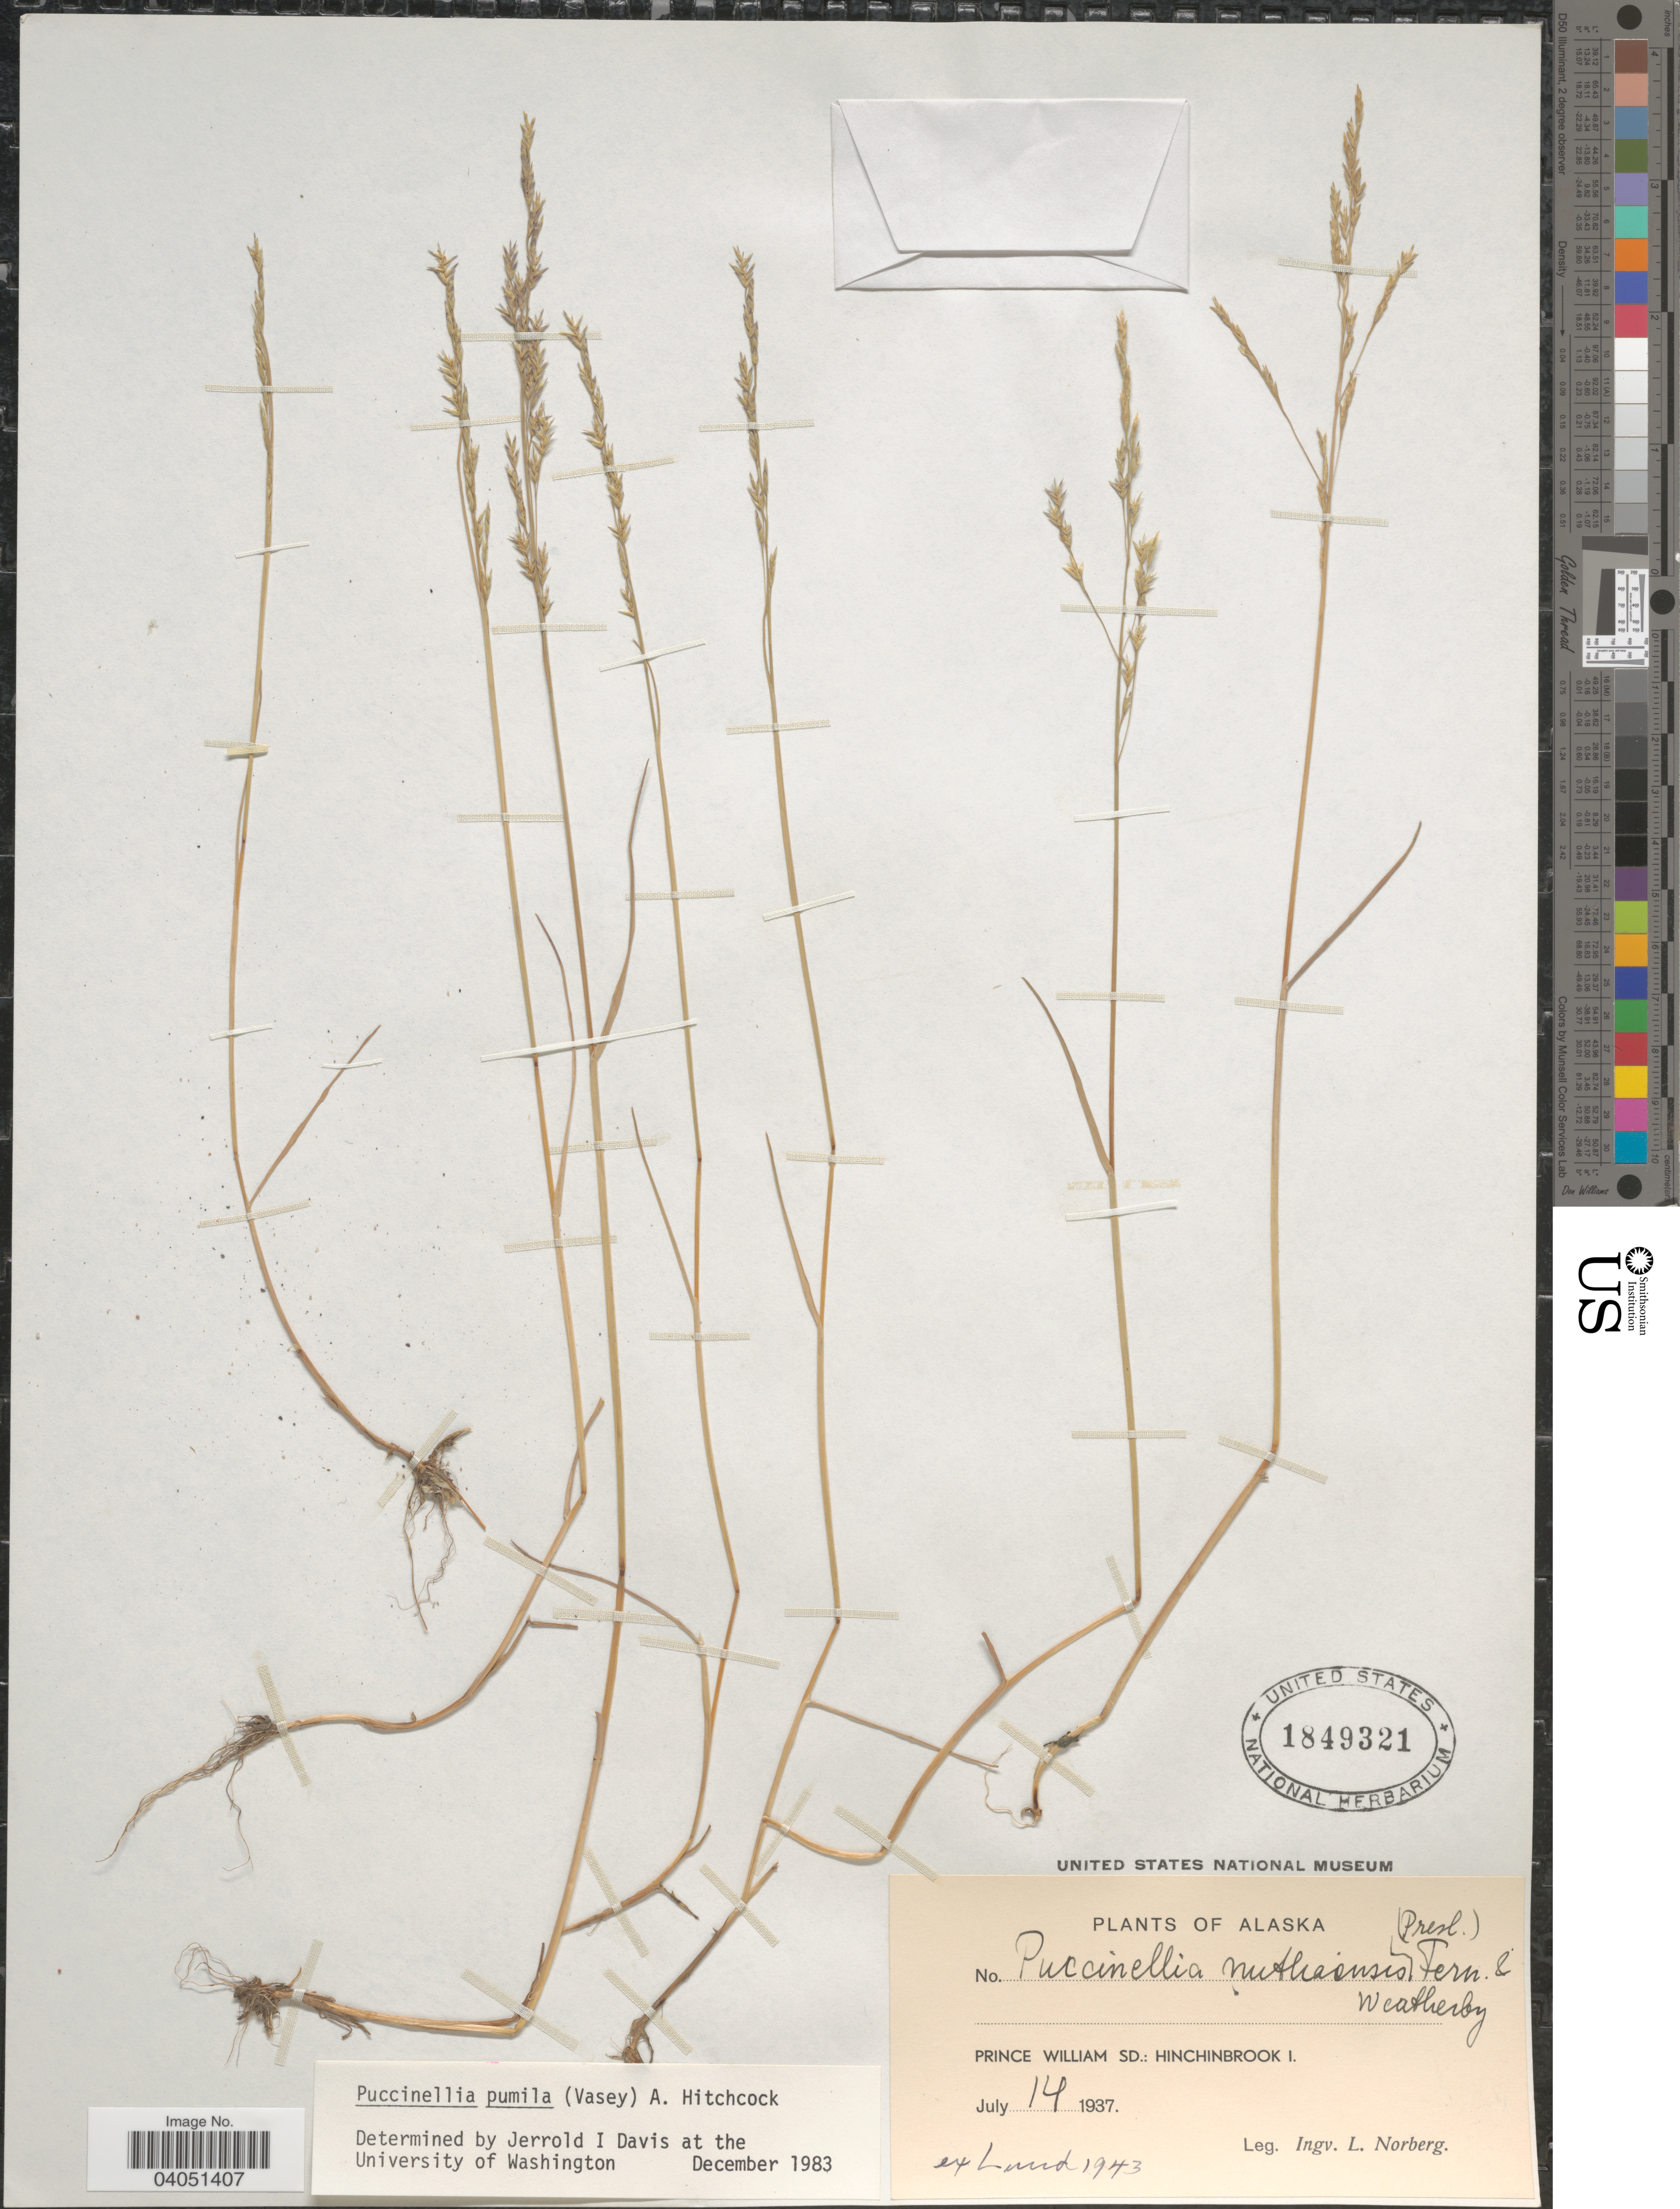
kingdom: Plantae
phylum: Tracheophyta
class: Liliopsida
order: Poales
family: Poaceae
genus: Puccinellia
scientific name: Puccinellia pumila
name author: (Vasey) Hitchc.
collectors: I. Norberg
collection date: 1937-07-14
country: United States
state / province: Alaska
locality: Prince Williams SD.: Hinchinbrook I.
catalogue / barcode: US 1849321